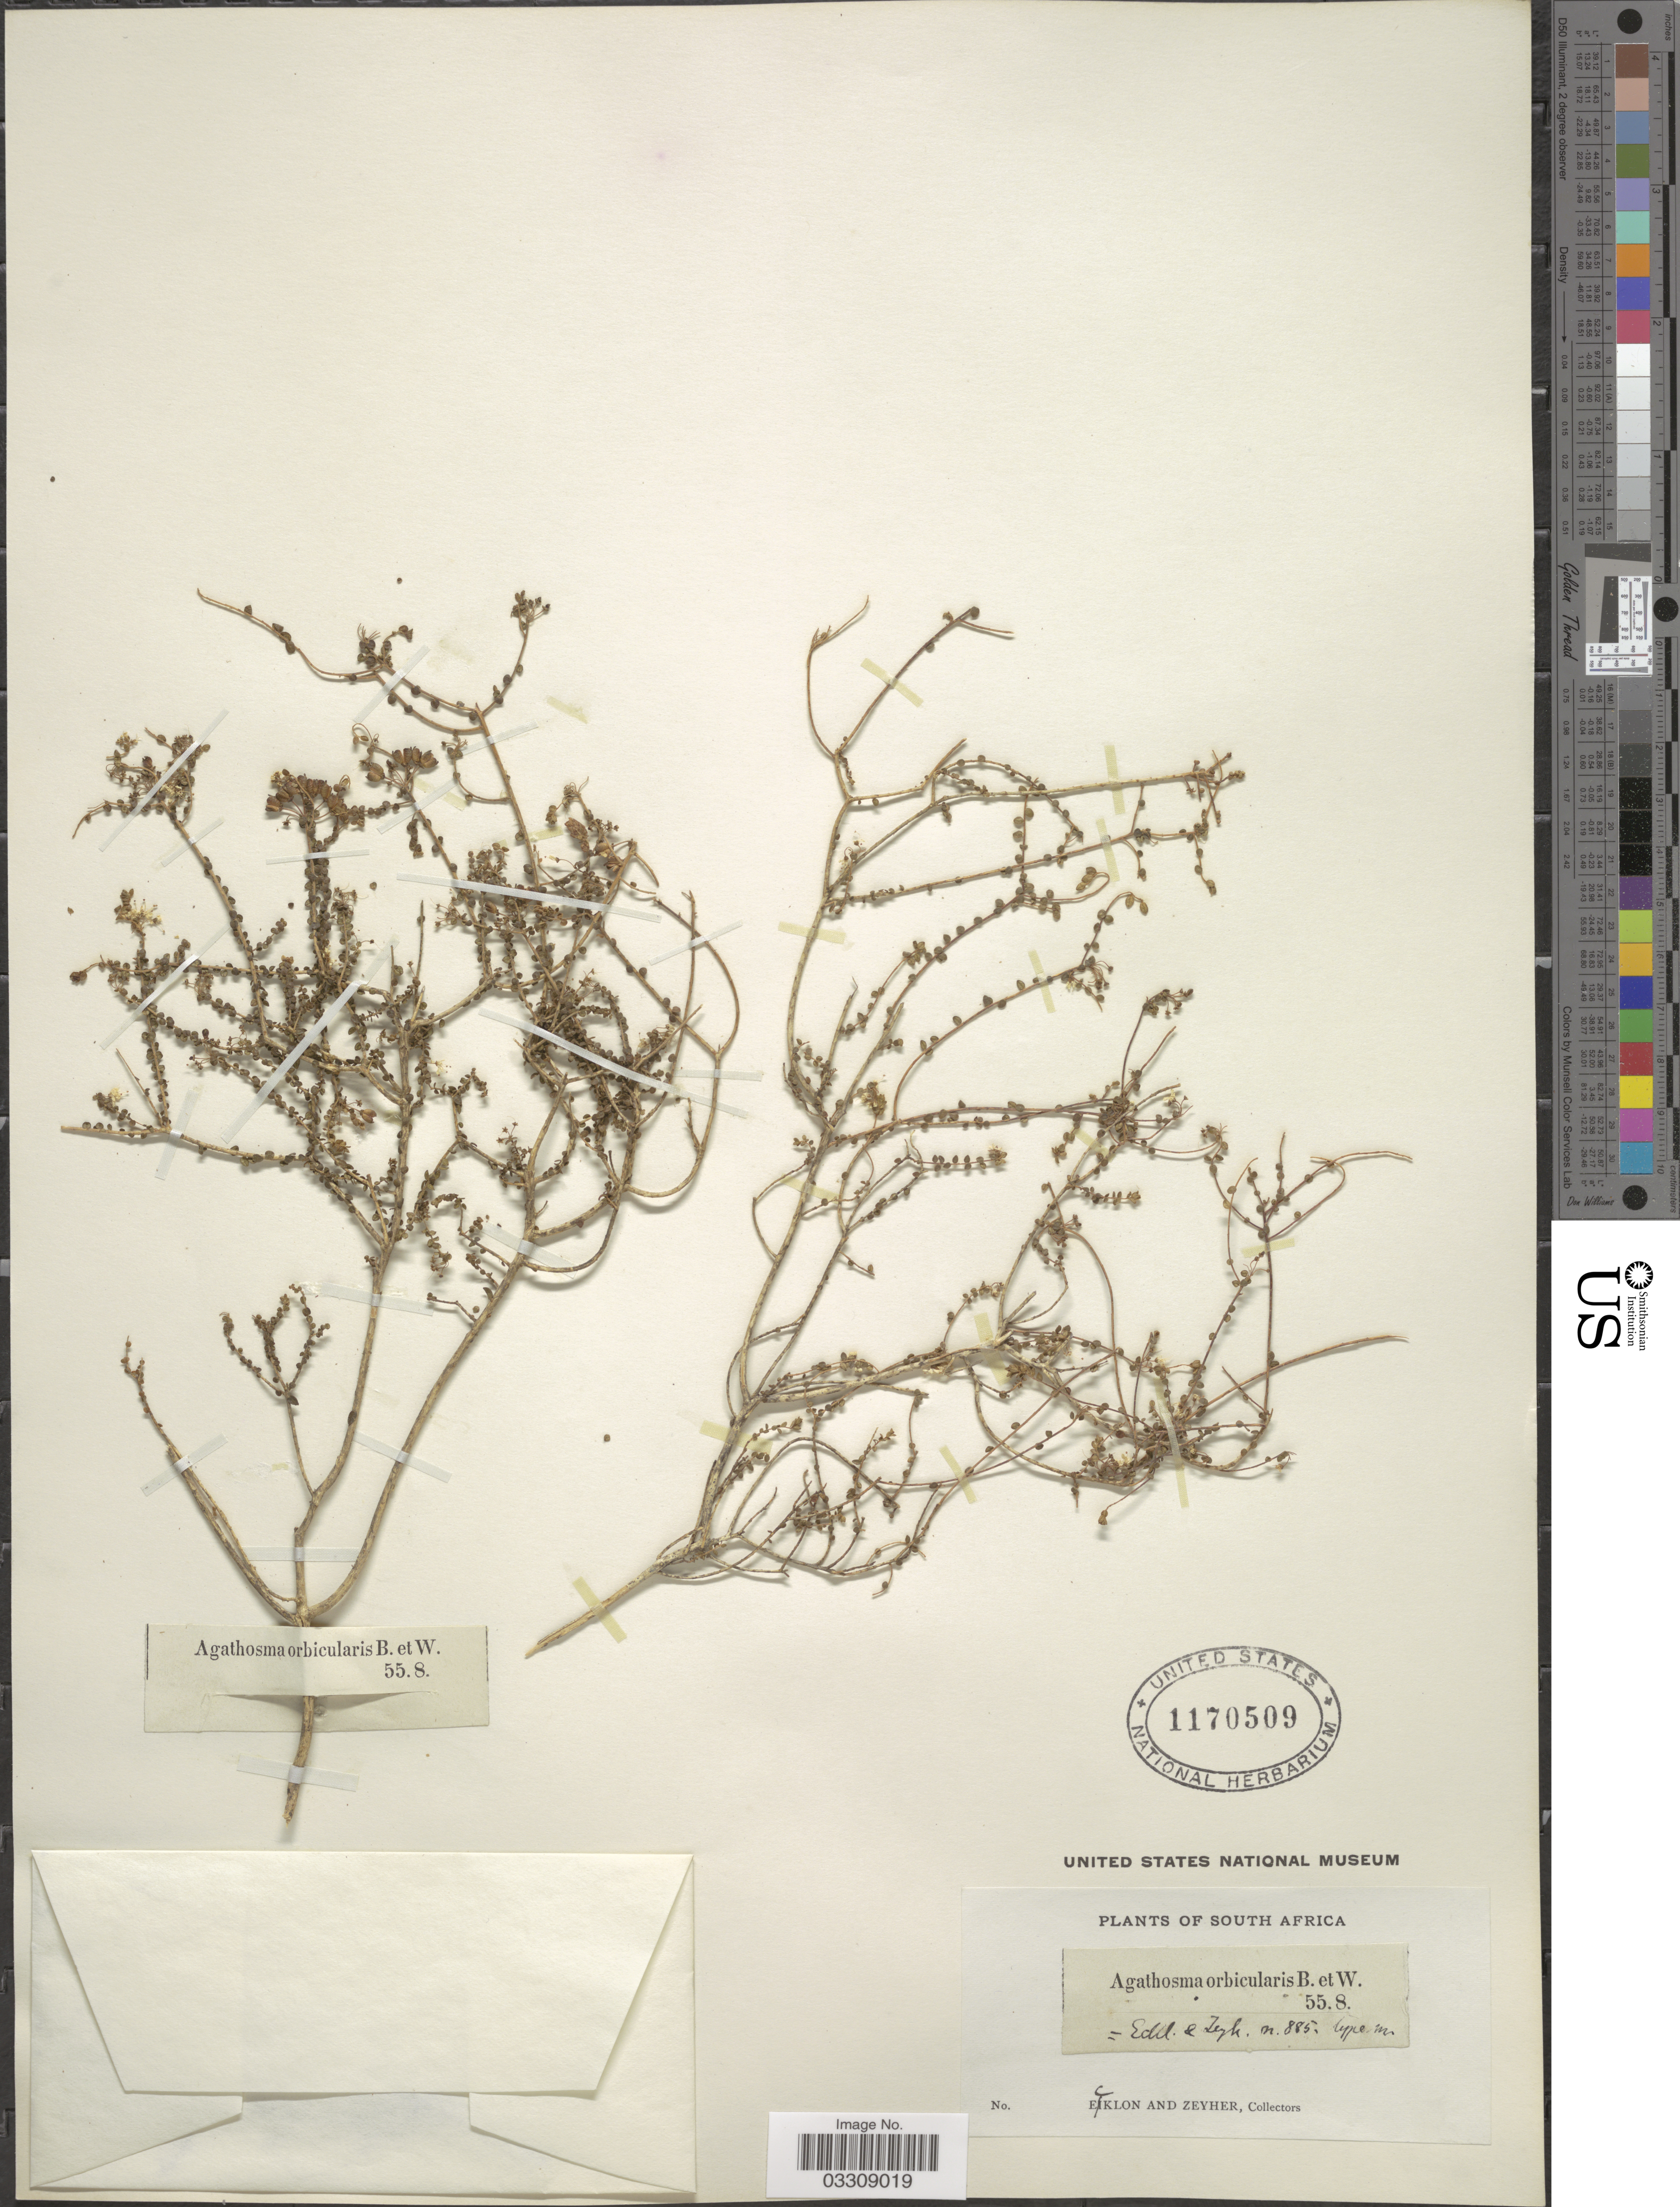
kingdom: Plantae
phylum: Tracheophyta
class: Magnoliopsida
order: Sapindales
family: Rutaceae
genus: Agathosma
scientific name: Agathosma orbicularis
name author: (Thunb.) Bartl. & H.L. Wendl.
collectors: -. Ecklon & -. Zeyher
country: South Africa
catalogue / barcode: US 1170509